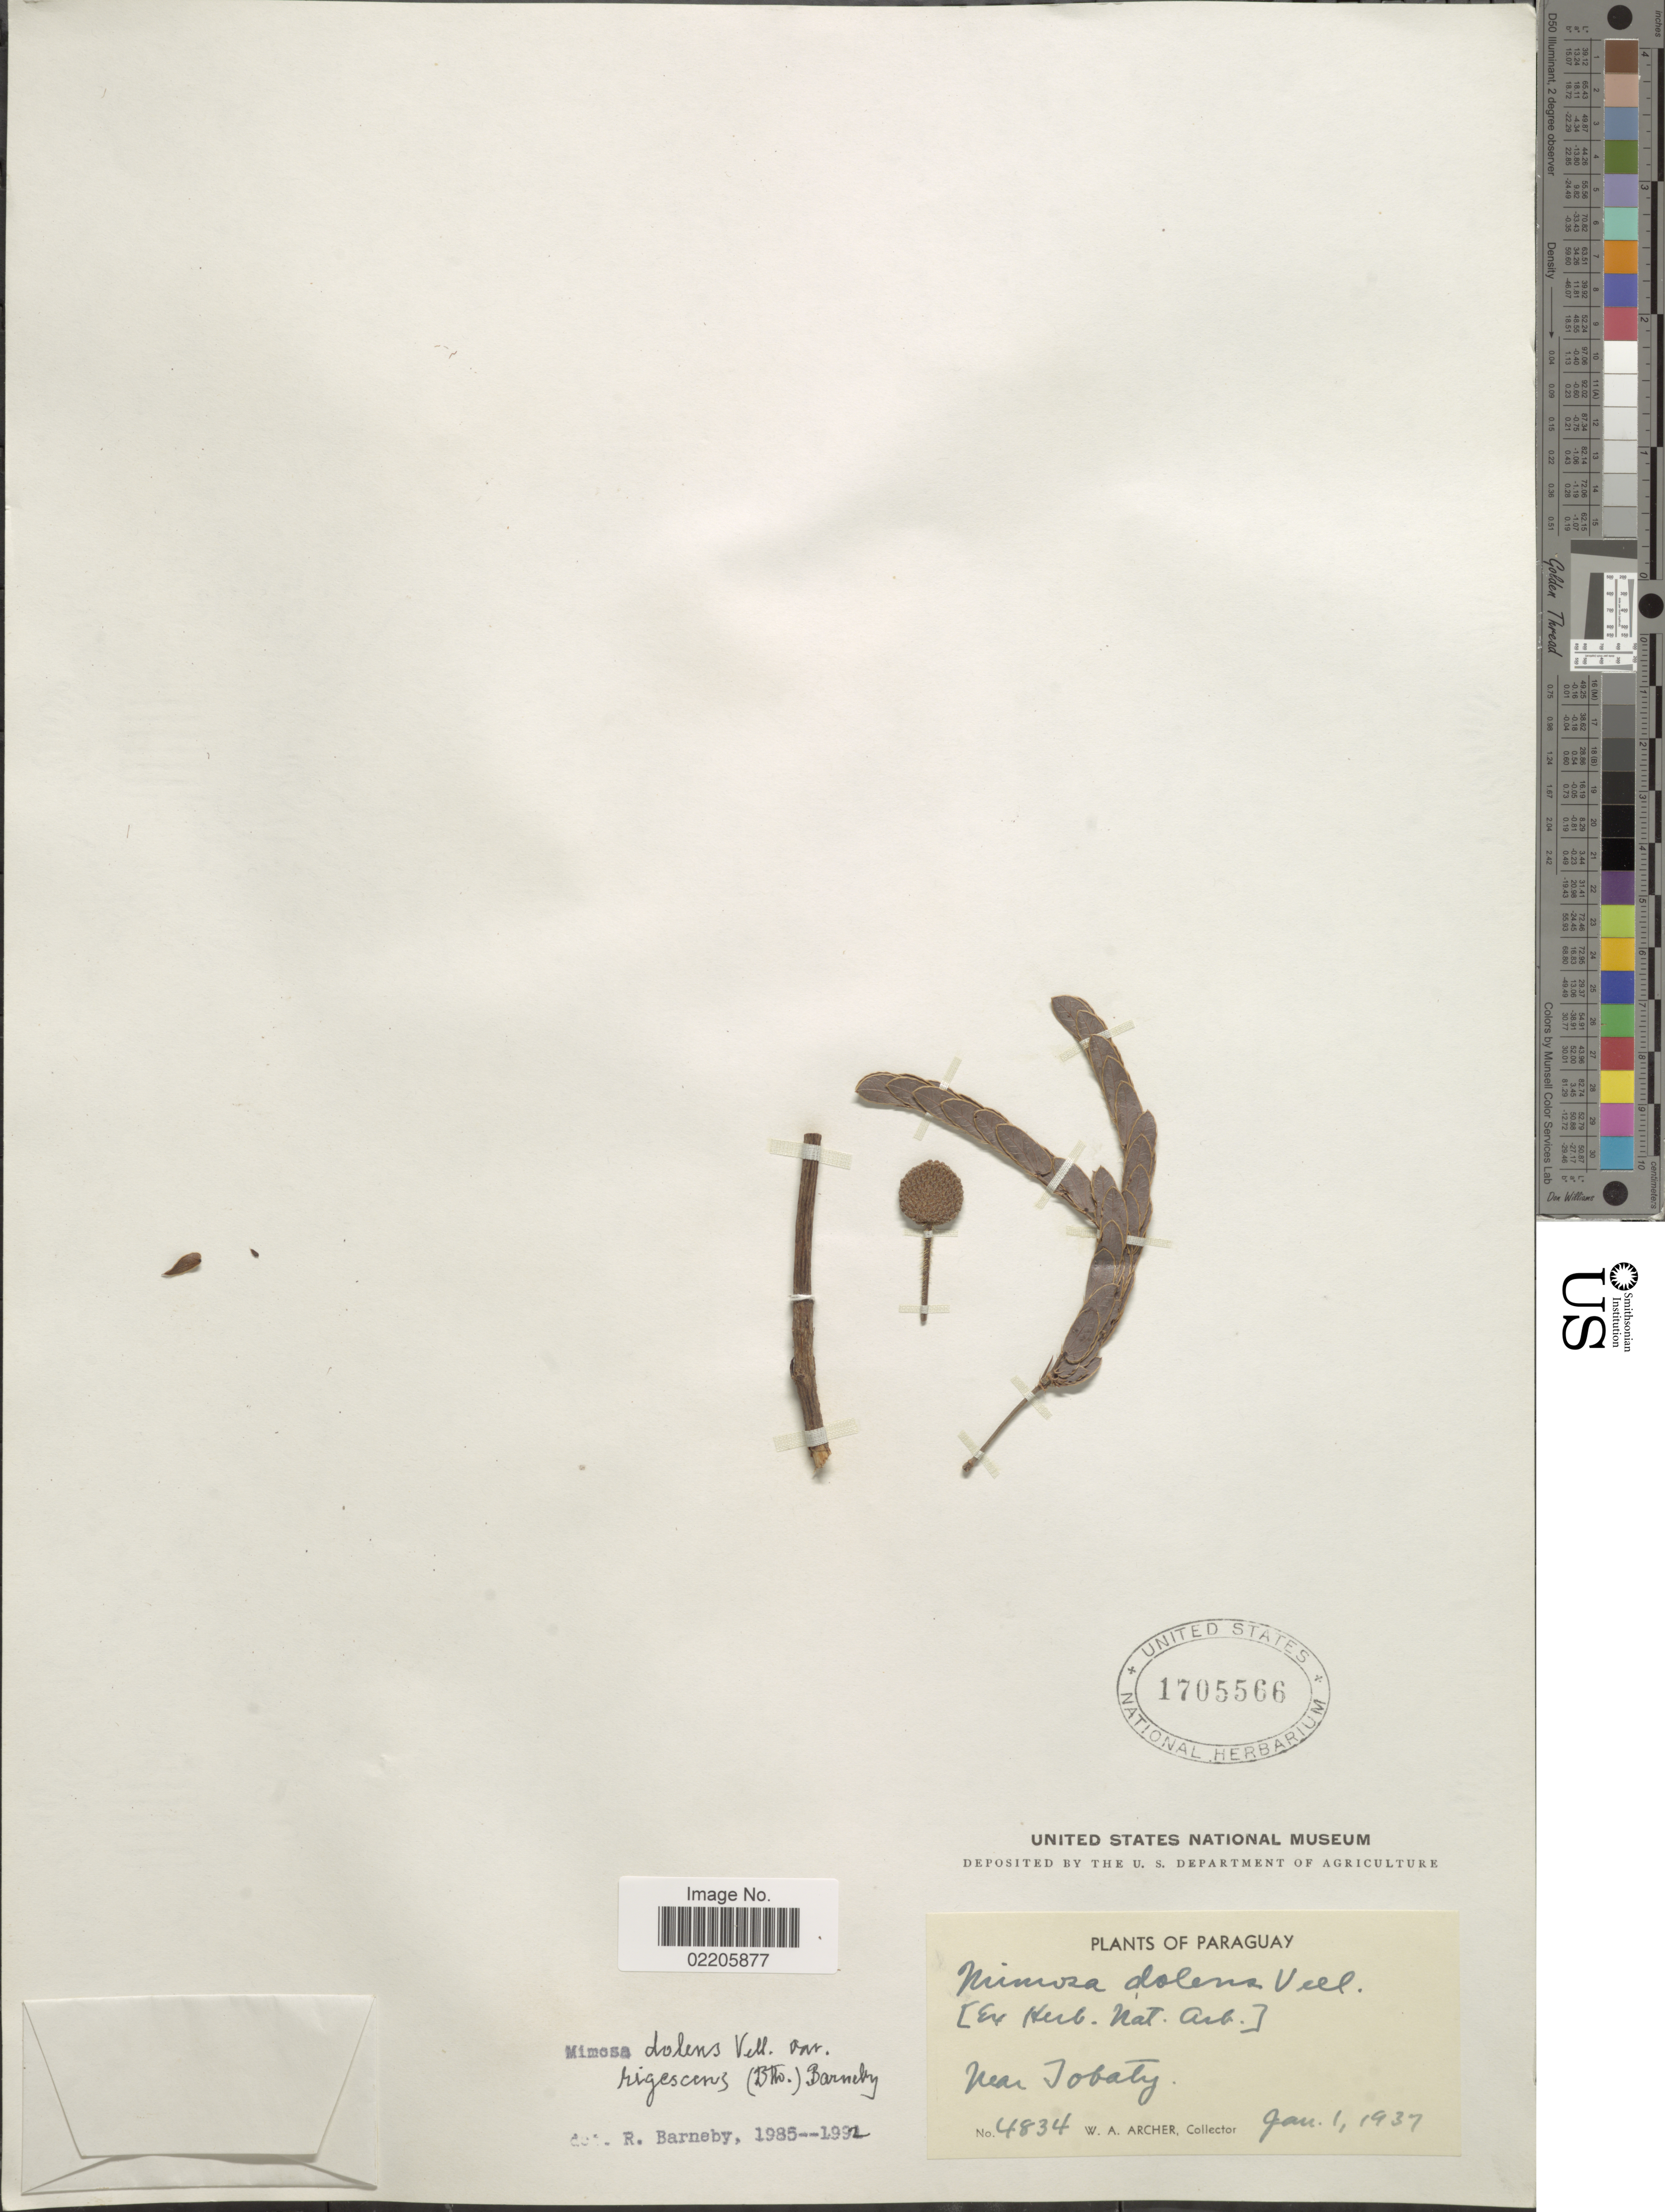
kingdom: Plantae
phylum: Tracheophyta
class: Magnoliopsida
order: Fabales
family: Fabaceae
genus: Mimosa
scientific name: Mimosa dolens var. rigescens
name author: (Benth.) Barneby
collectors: W. A. Archer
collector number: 4834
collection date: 1937-01-01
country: Paraguay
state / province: Central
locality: Near Tobaty.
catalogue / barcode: US 1705566